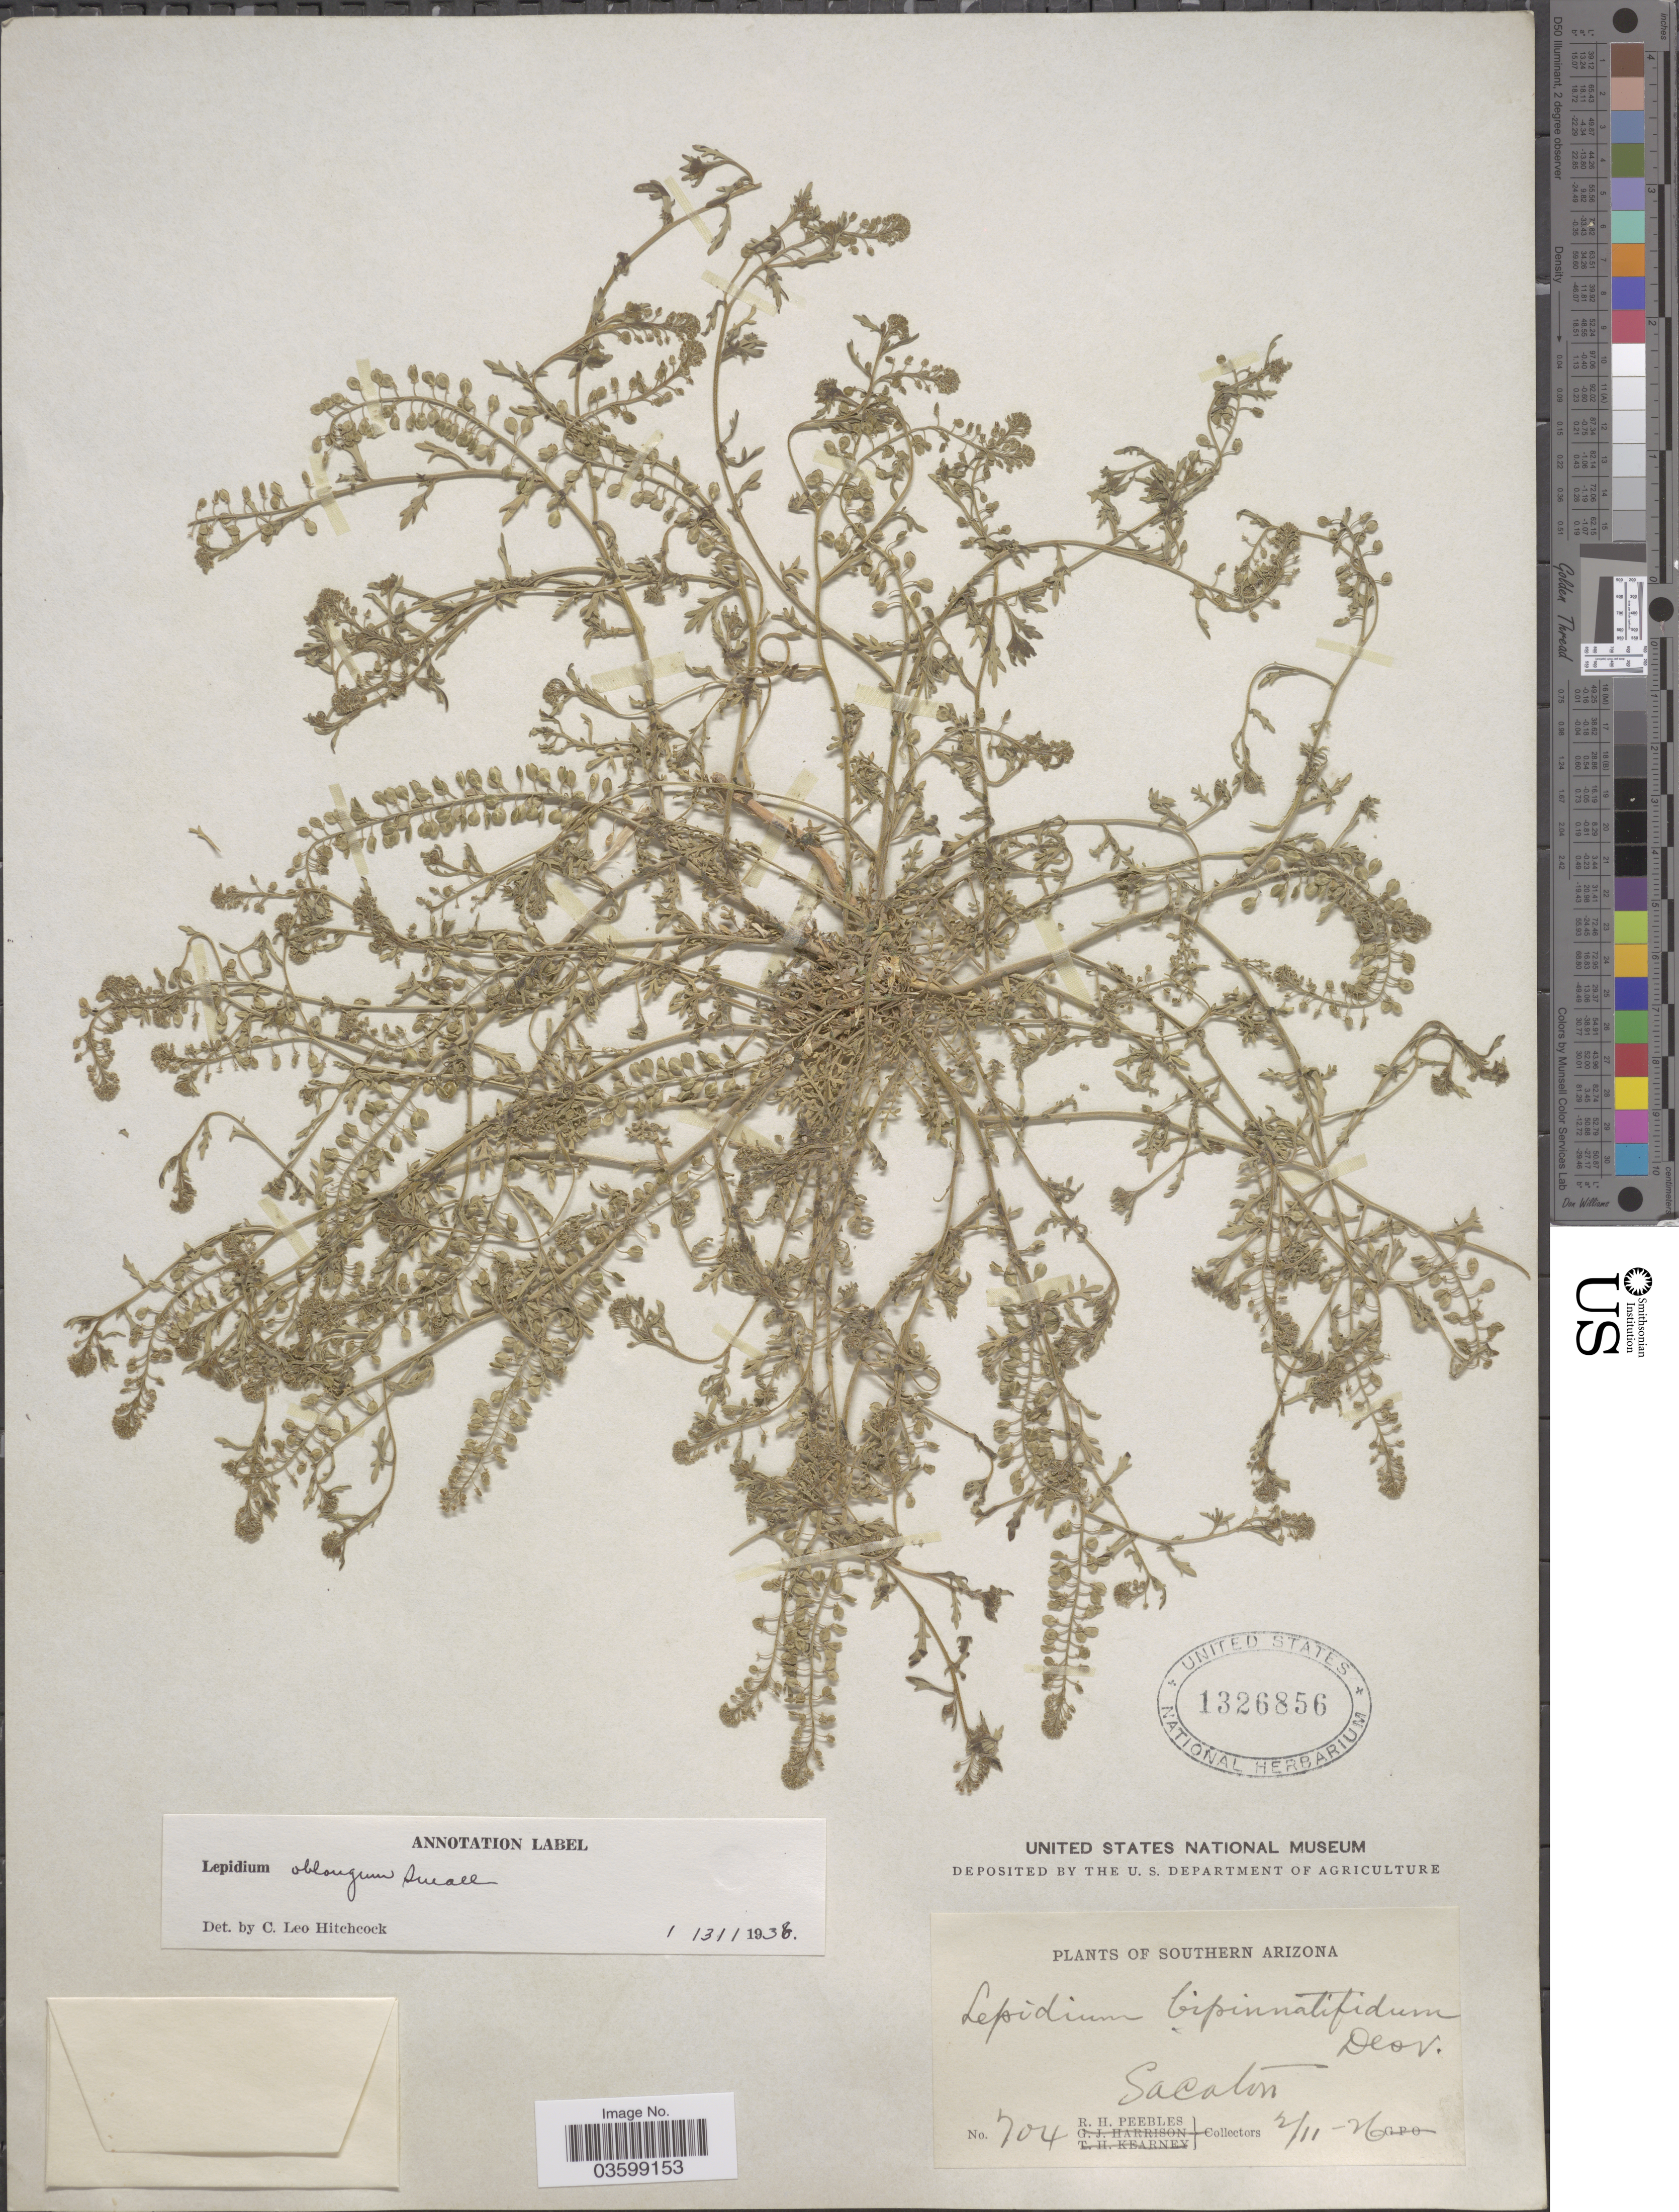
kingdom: Plantae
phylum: Tracheophyta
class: Magnoliopsida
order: Brassicales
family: Brassicaceae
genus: Lepidium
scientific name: Lepidium oblongum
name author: Small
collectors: R. H. Peebles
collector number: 704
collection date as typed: Transcribed d/m/y: 11/2/26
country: United States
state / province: Arizona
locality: Southern Arizona. Sacaton.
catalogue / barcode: US 1326856